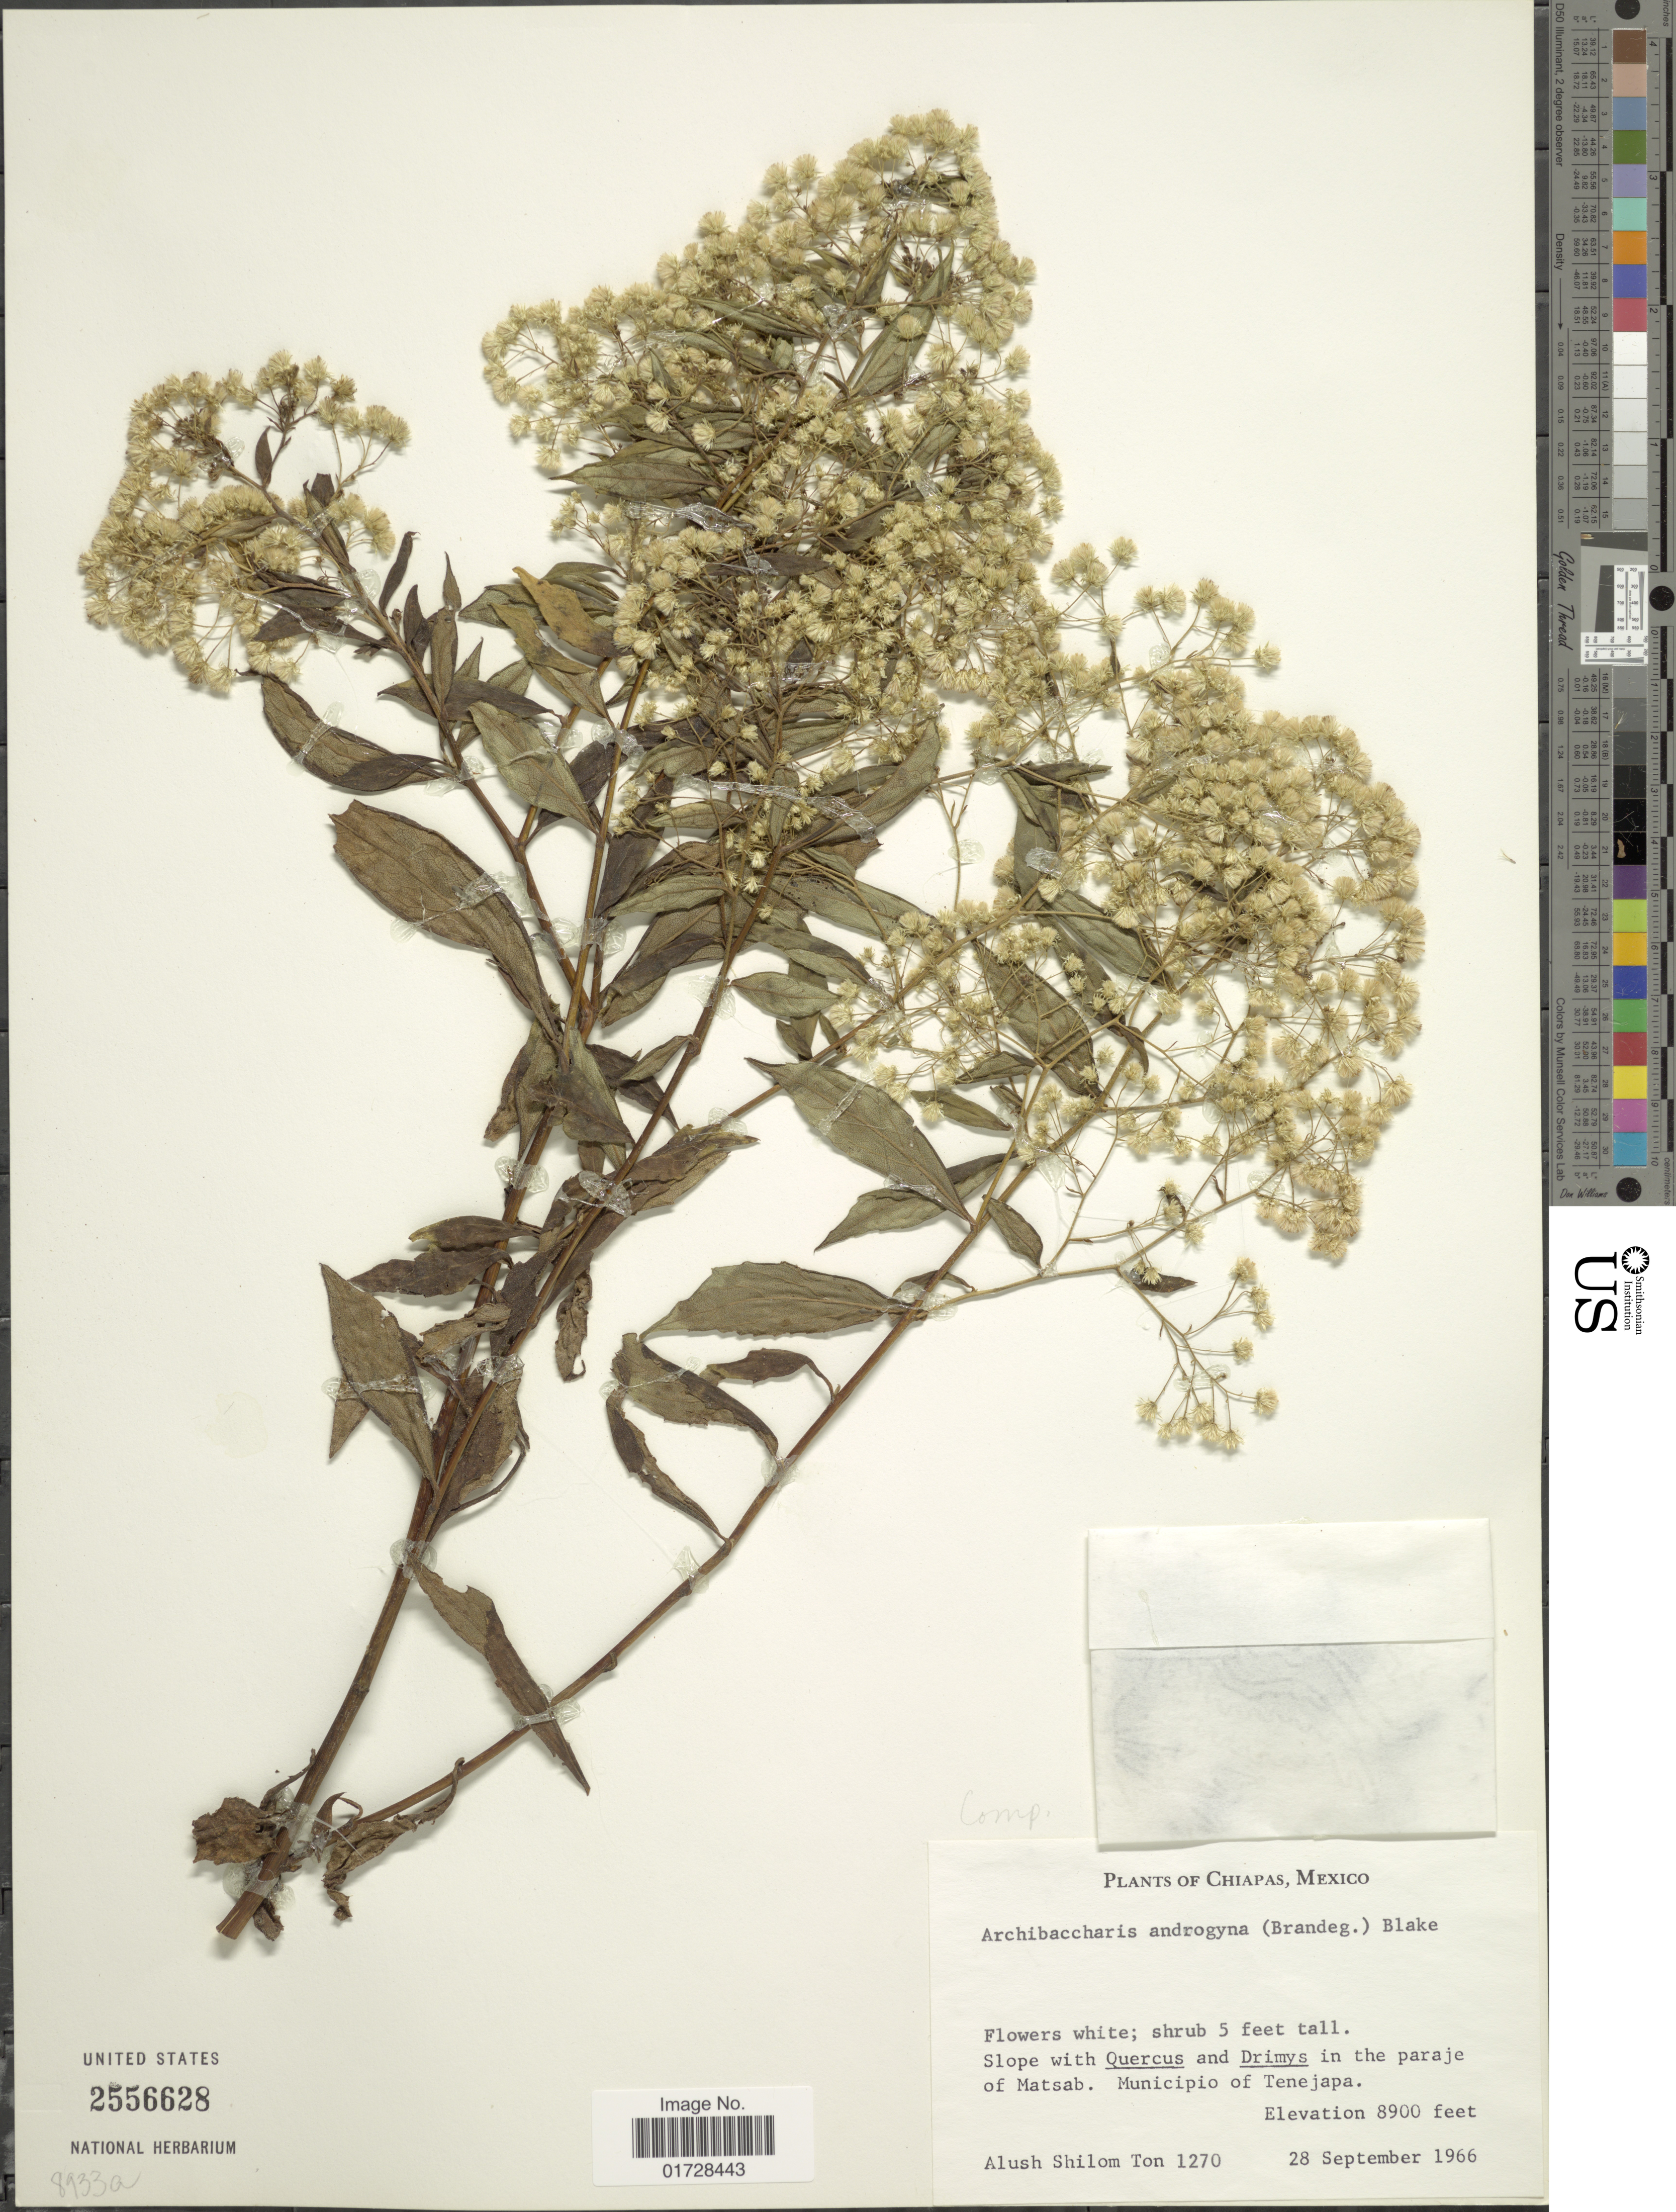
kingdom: Plantae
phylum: Tracheophyta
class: Magnoliopsida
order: Asterales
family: Asteraceae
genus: Archibaccharis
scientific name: Archibaccharis androgyna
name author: (Brandegee) S.F. Blake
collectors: A. M. Ton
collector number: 1270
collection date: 1966-09-28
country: Mexico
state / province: Chiapas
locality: In the paraje of Matsab, Municipio of Tenejapa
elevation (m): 2713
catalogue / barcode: US 2556628